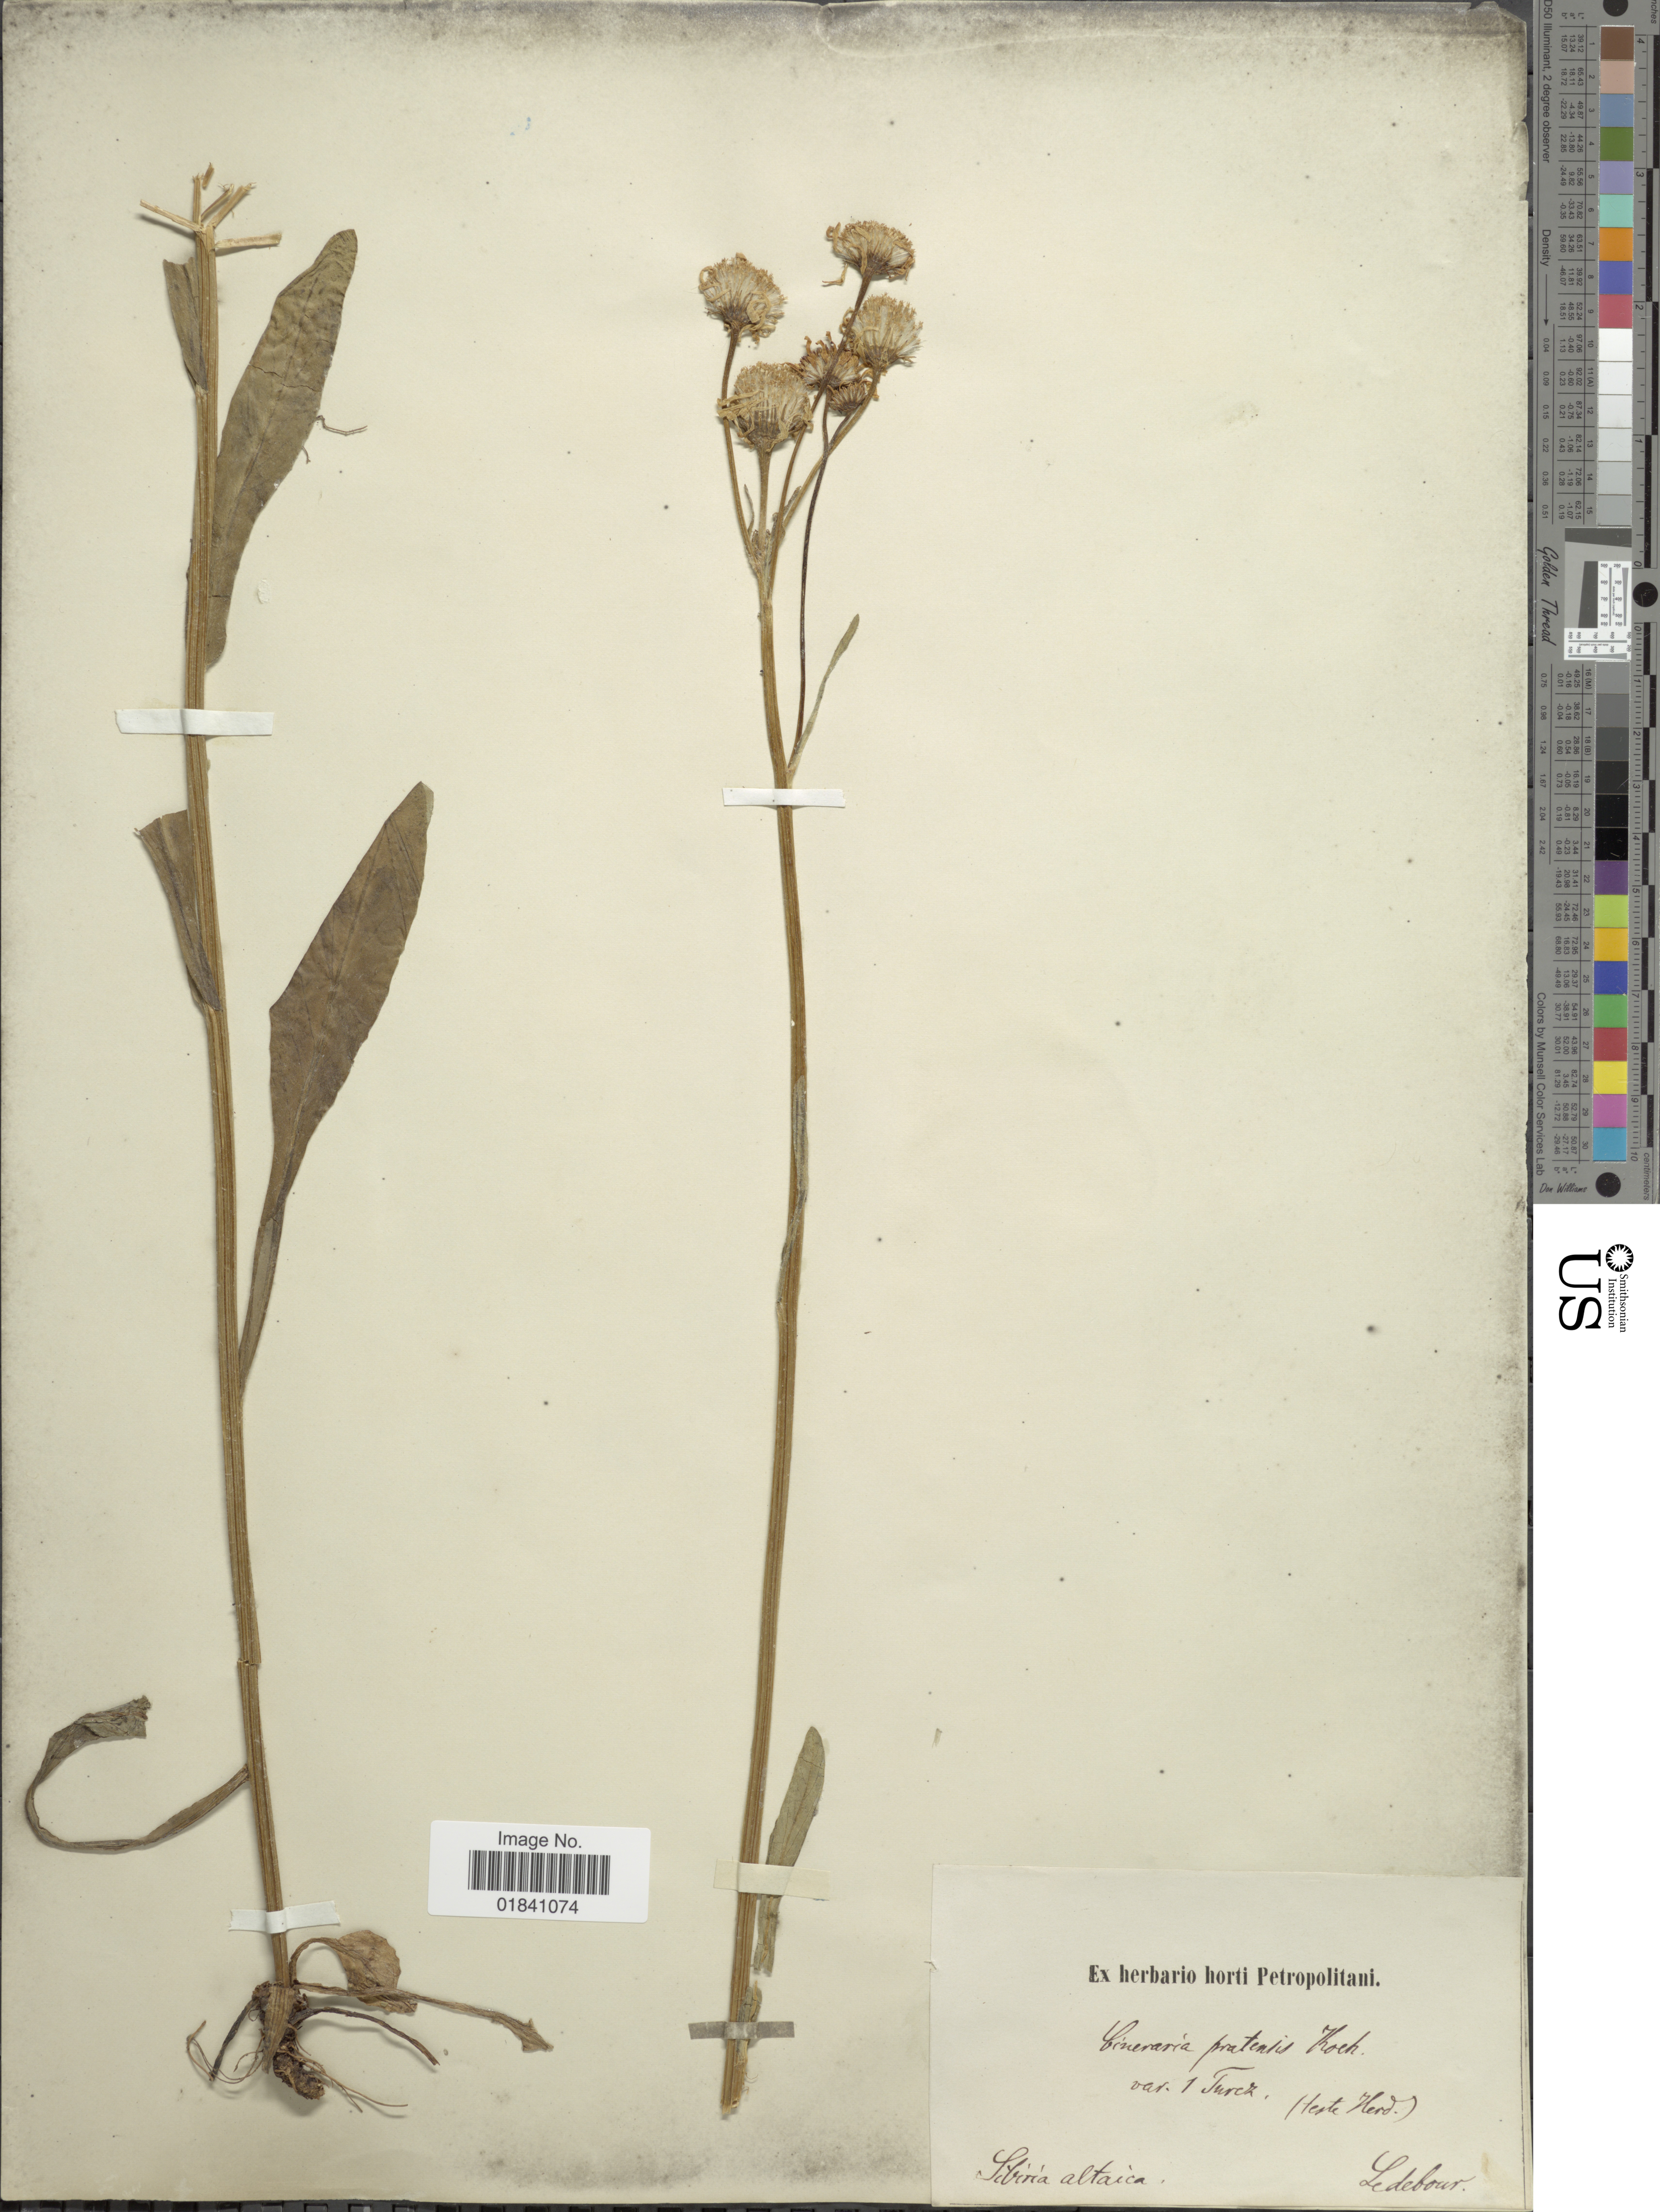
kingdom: Plantae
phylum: Tracheophyta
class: Magnoliopsida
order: Asterales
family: Asteraceae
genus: Senecio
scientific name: Senecio campestris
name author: DC.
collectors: Ledebour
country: Russian Federation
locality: Sibiria altaica